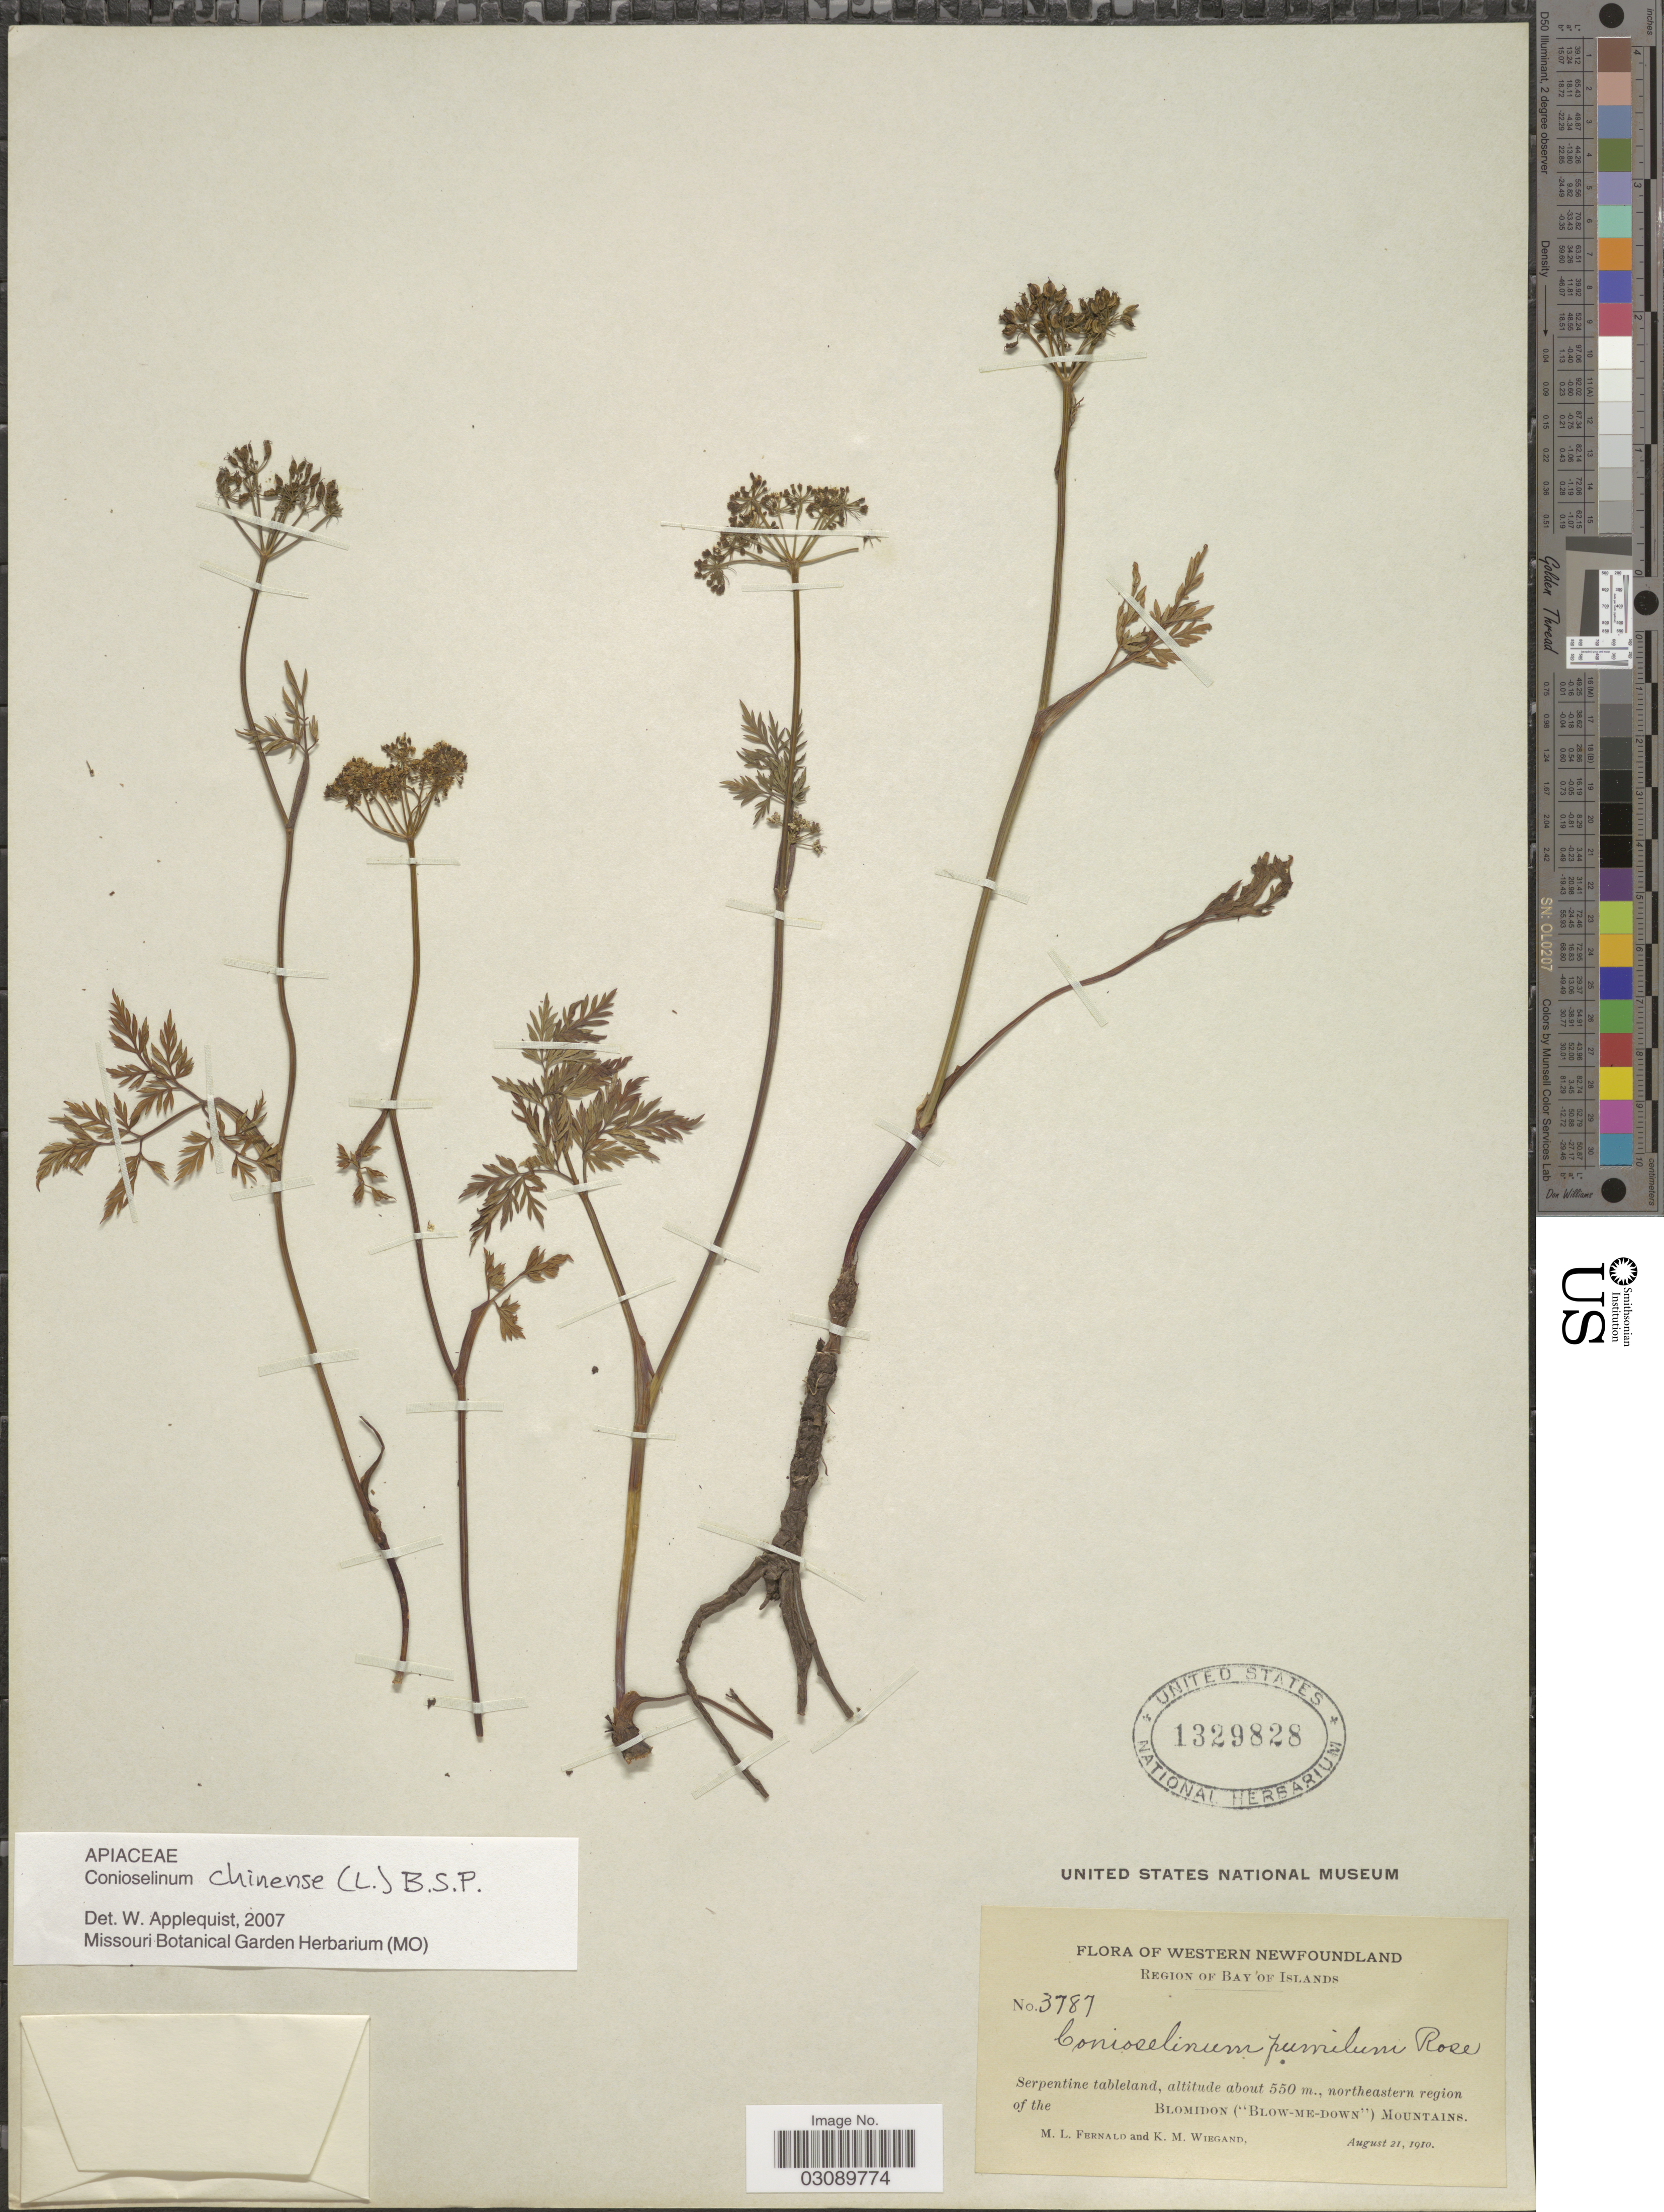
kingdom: Plantae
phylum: Tracheophyta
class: Magnoliopsida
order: Apiales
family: Apiaceae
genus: Conioselinum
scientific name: Conioselinum chinense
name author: (L.) Britton et al.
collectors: M. L. Fernald & K. M. Wiegand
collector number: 3787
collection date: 1910-08-21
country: Canada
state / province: Newfoundland and Labrador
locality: Western Newfoundland. Region of Bay of Islands. Serpentine tableland, northeastern region of the Blomidon ("Blow-Me-Down") Mountains.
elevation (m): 550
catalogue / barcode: US 1329828